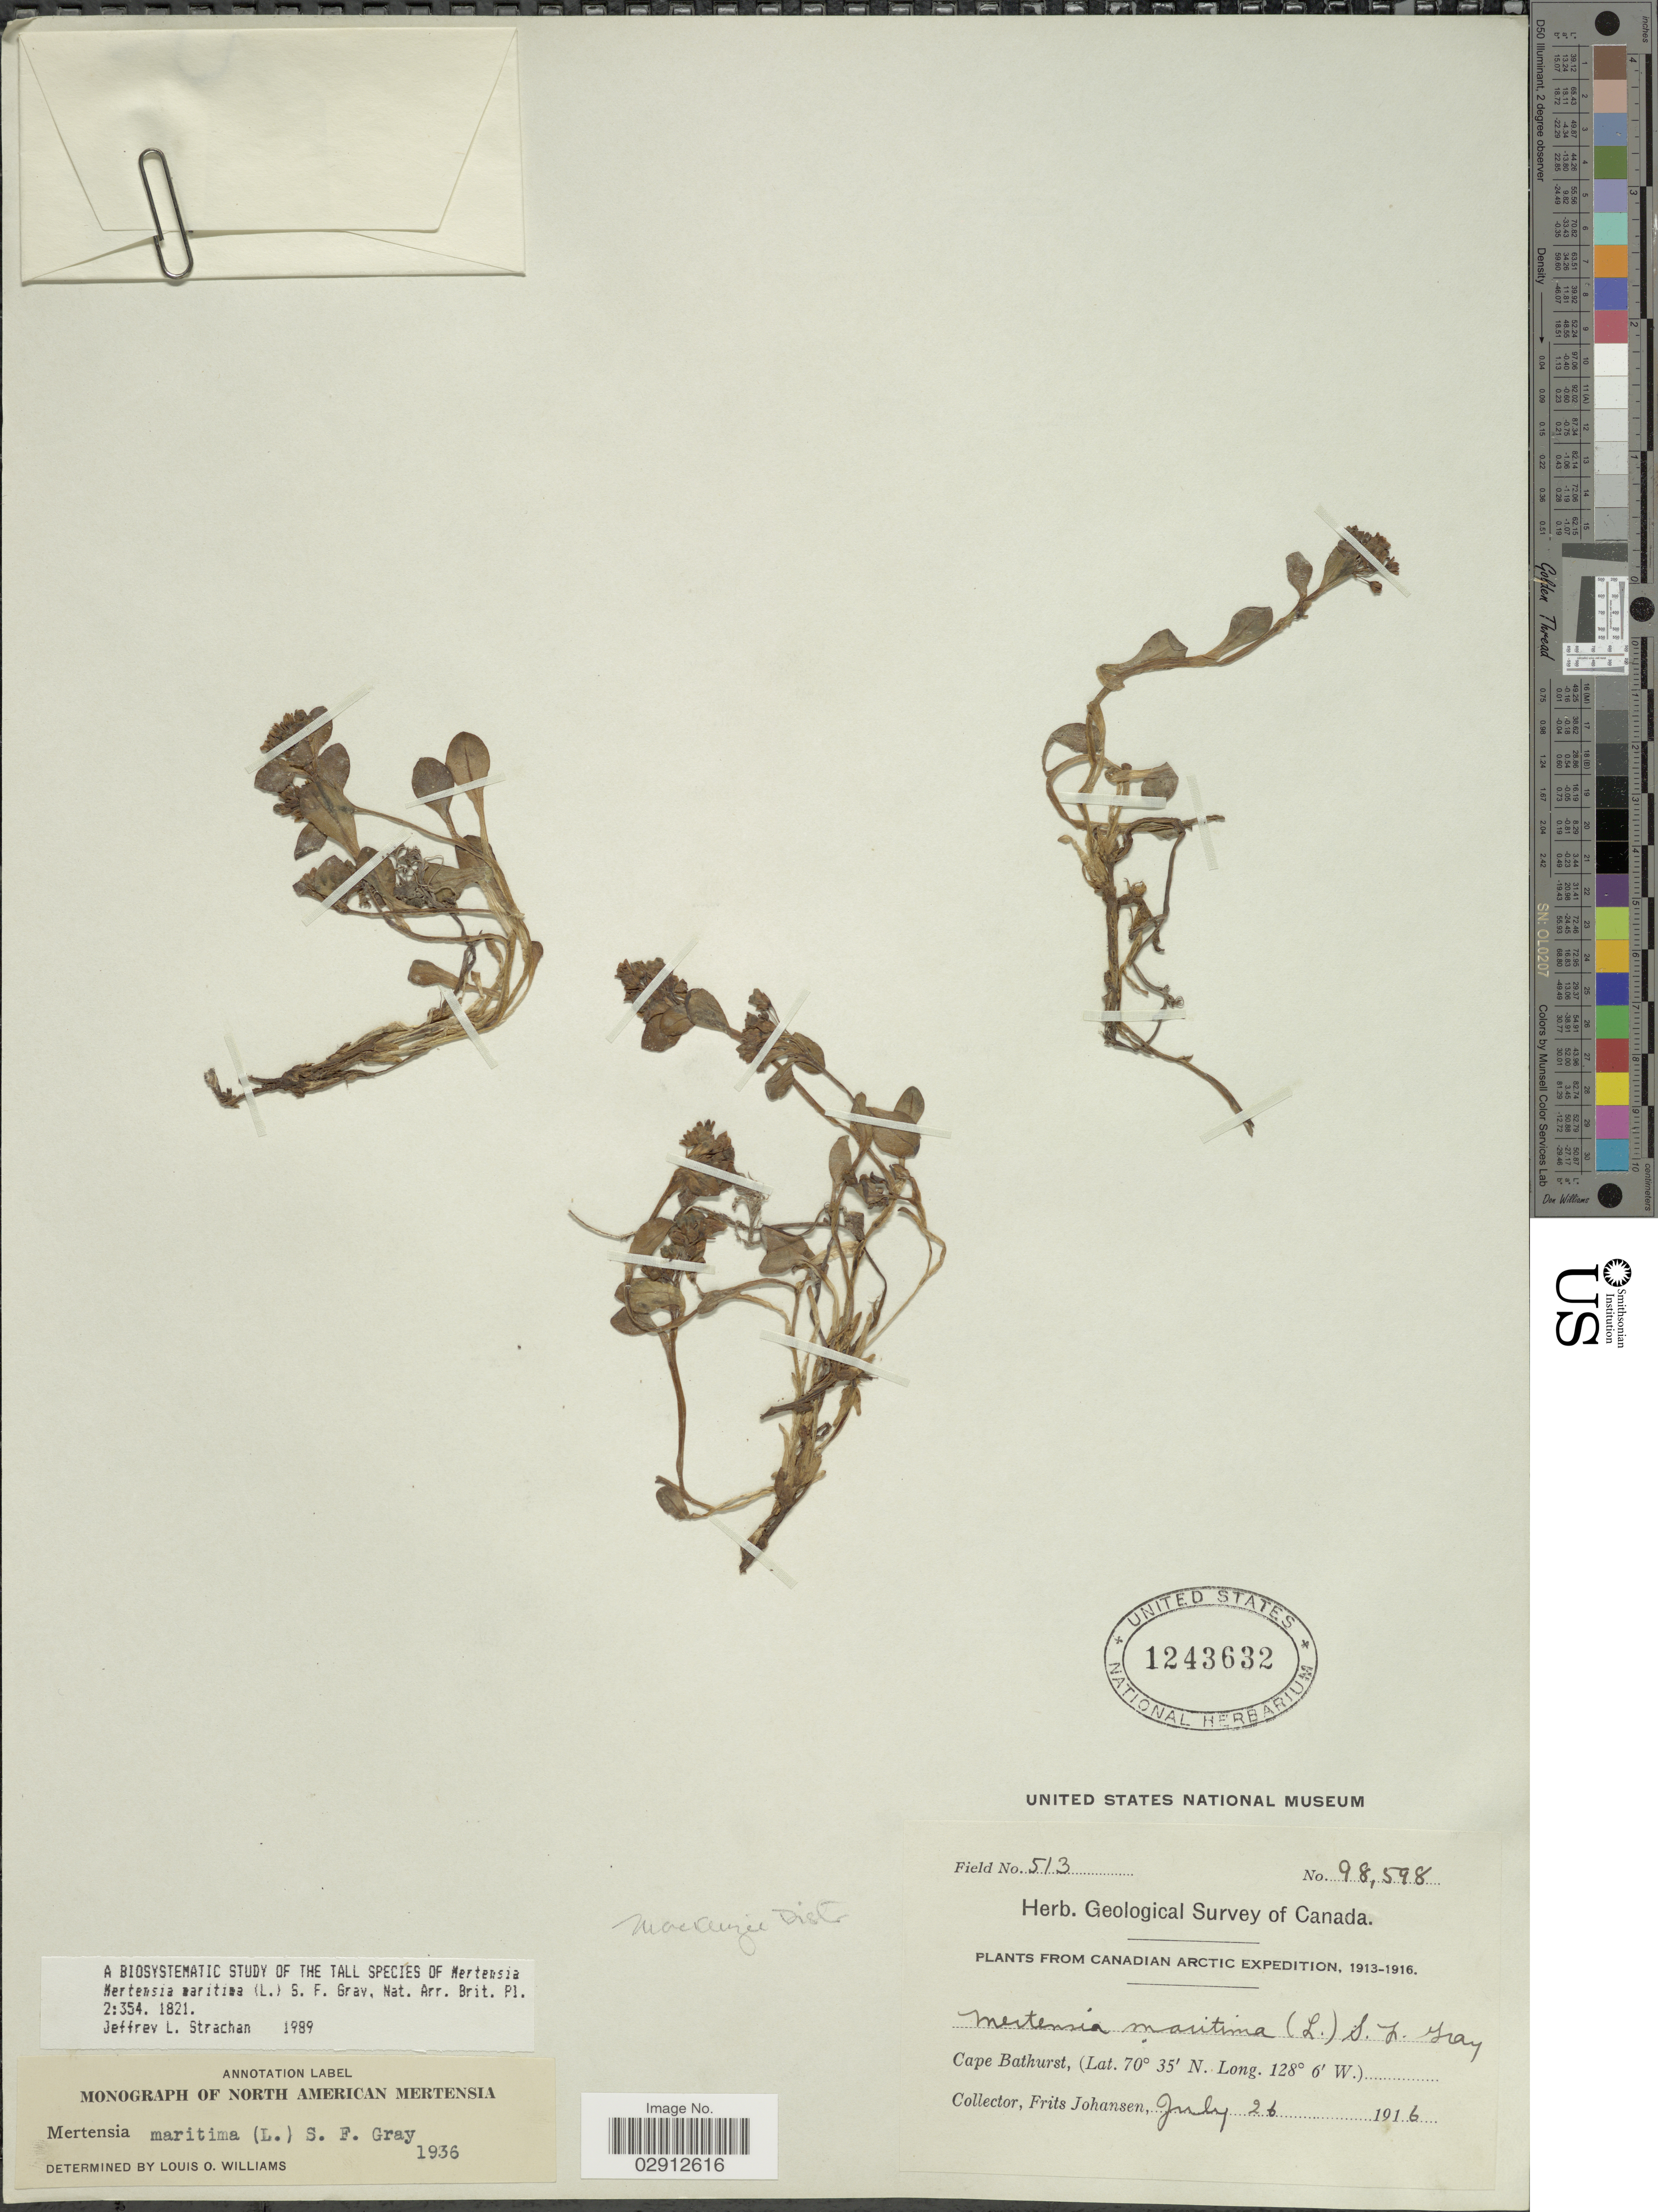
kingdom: Plantae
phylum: Tracheophyta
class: Magnoliopsida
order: Boraginales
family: Boraginaceae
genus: Mertensia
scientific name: Mertensia maritima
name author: (L.) S.F. Gray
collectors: F. Johansen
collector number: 513/98598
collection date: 1916-07-26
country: Canada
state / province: Northwest Territories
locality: Canadian Arctic, Cape Bathurst.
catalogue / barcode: US 1243632